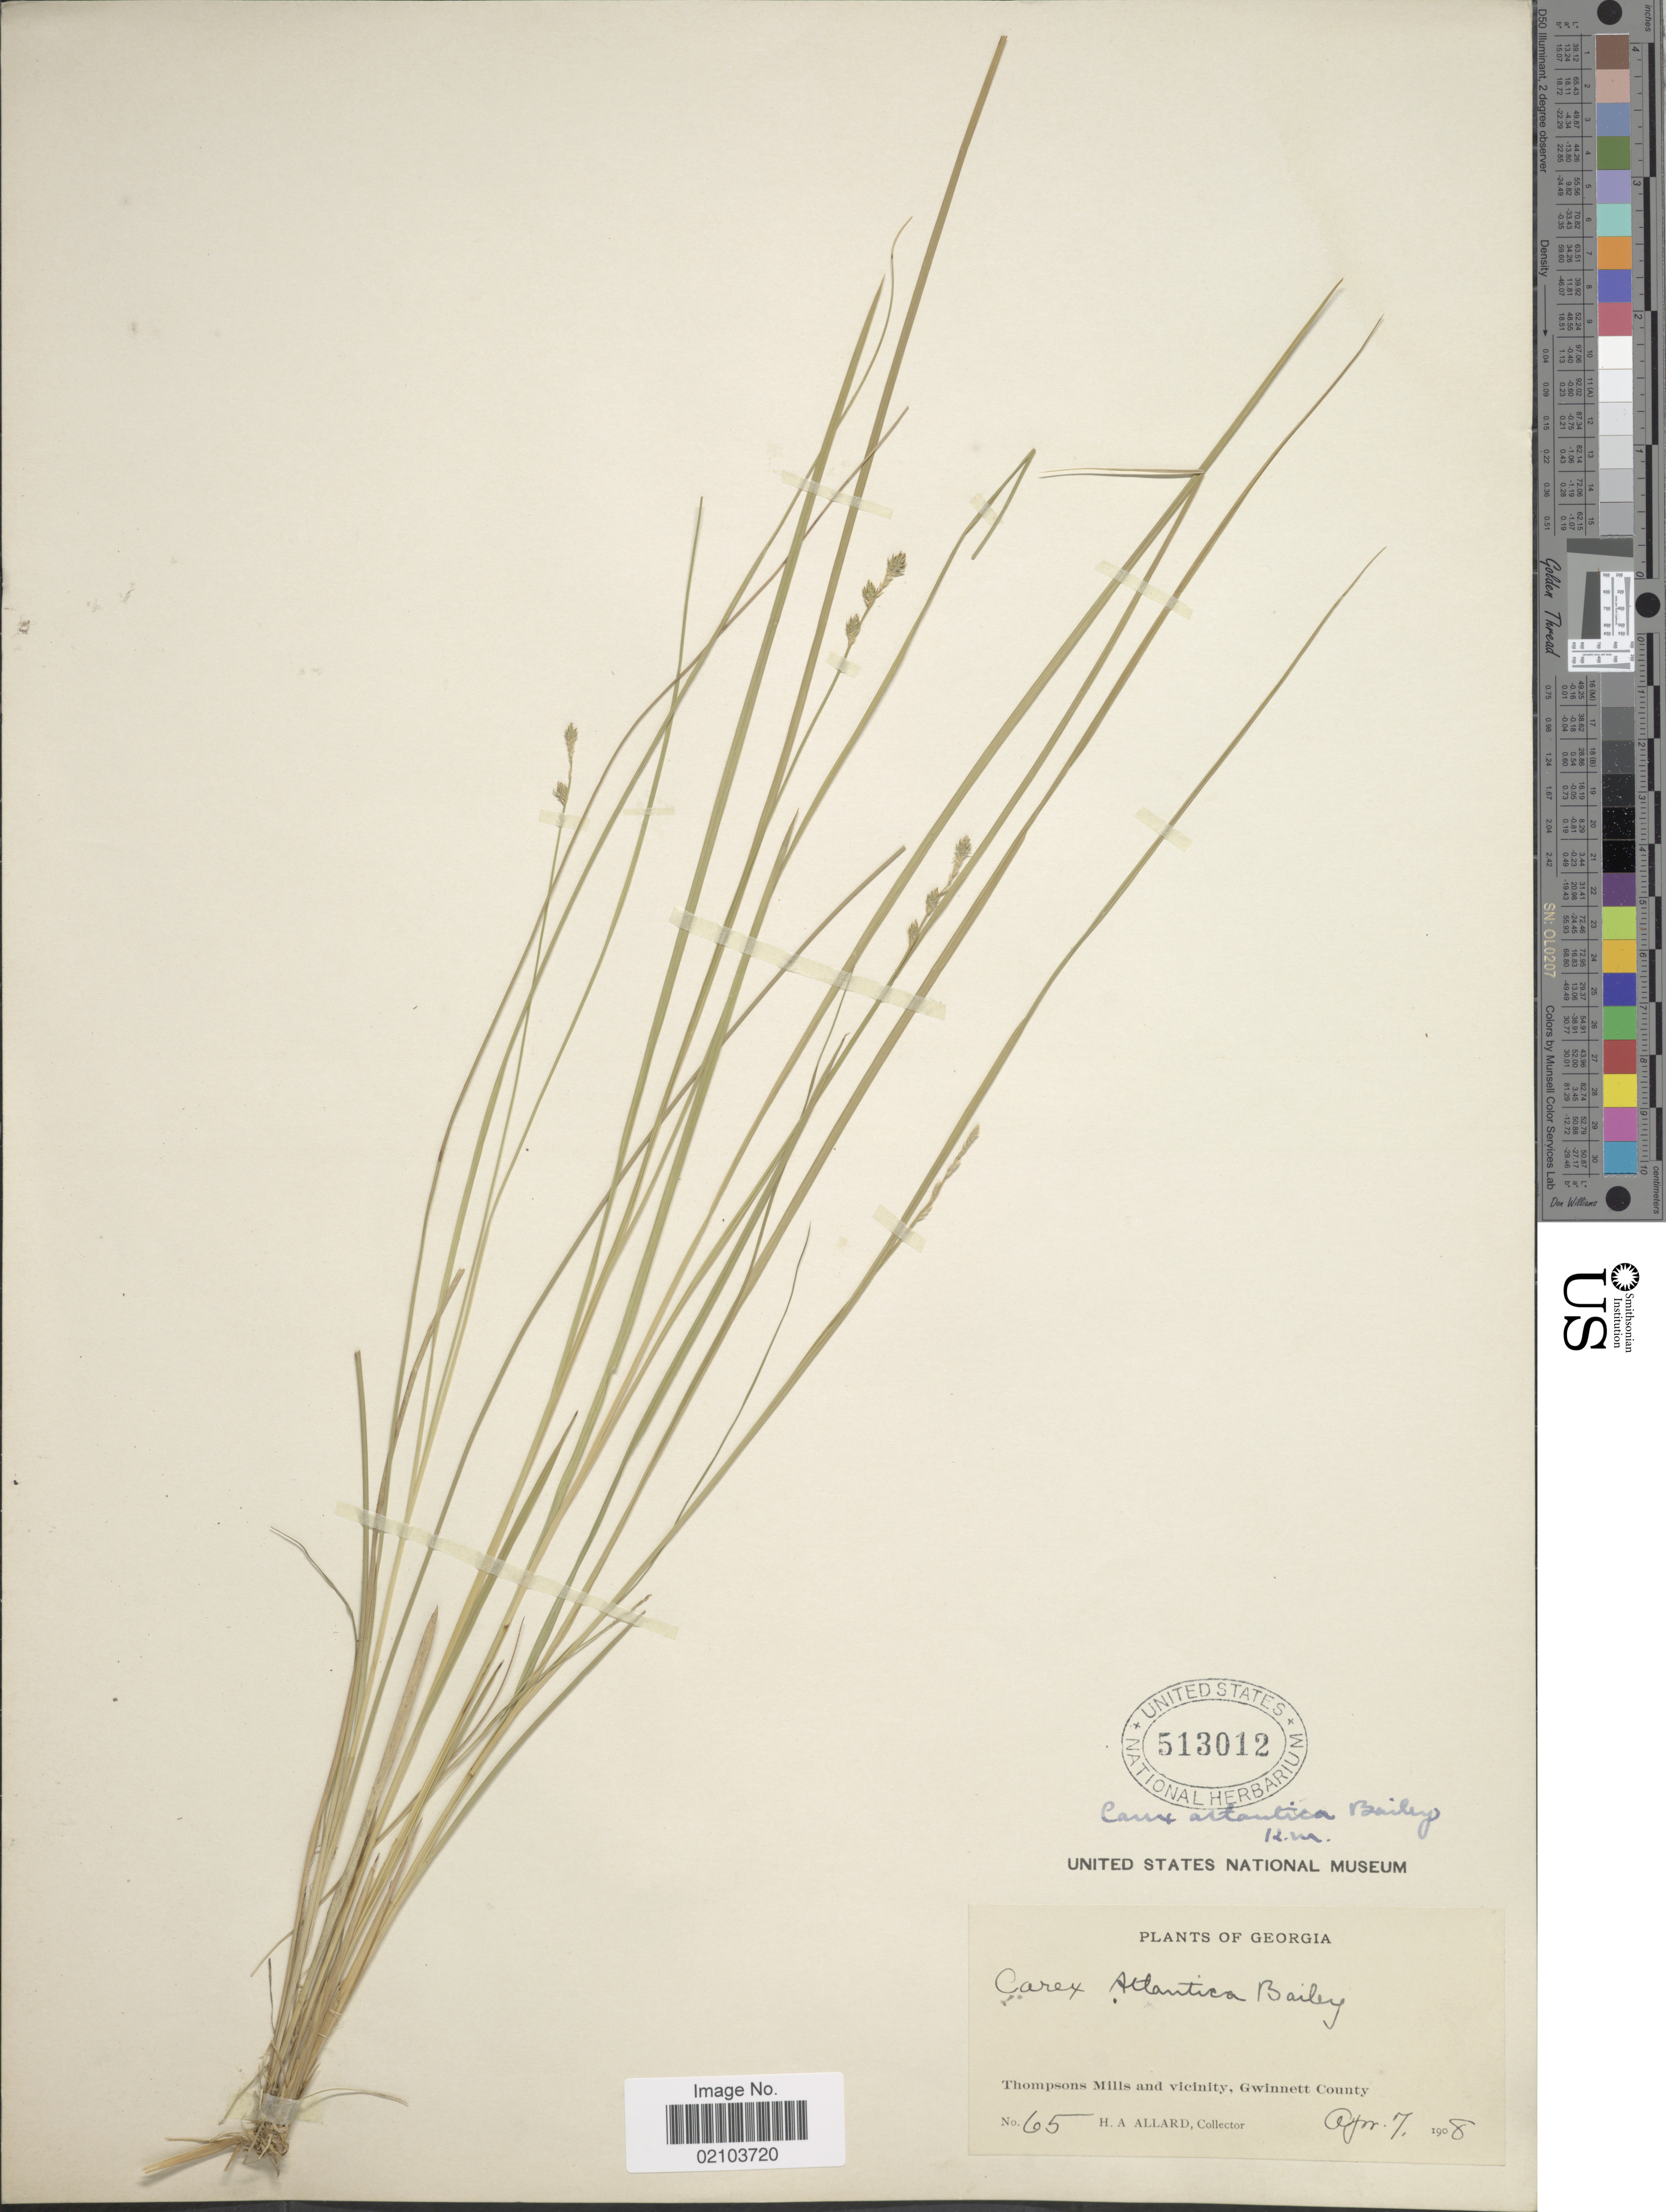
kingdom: Plantae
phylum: Tracheophyta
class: Liliopsida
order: Poales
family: Cyperaceae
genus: Carex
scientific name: Carex atlantica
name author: L.H. Bailey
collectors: H. A. Allard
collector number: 65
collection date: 1908-04-07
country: United States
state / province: Georgia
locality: Thompsons Mills and vicinity, Gwinnett County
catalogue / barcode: US 513012